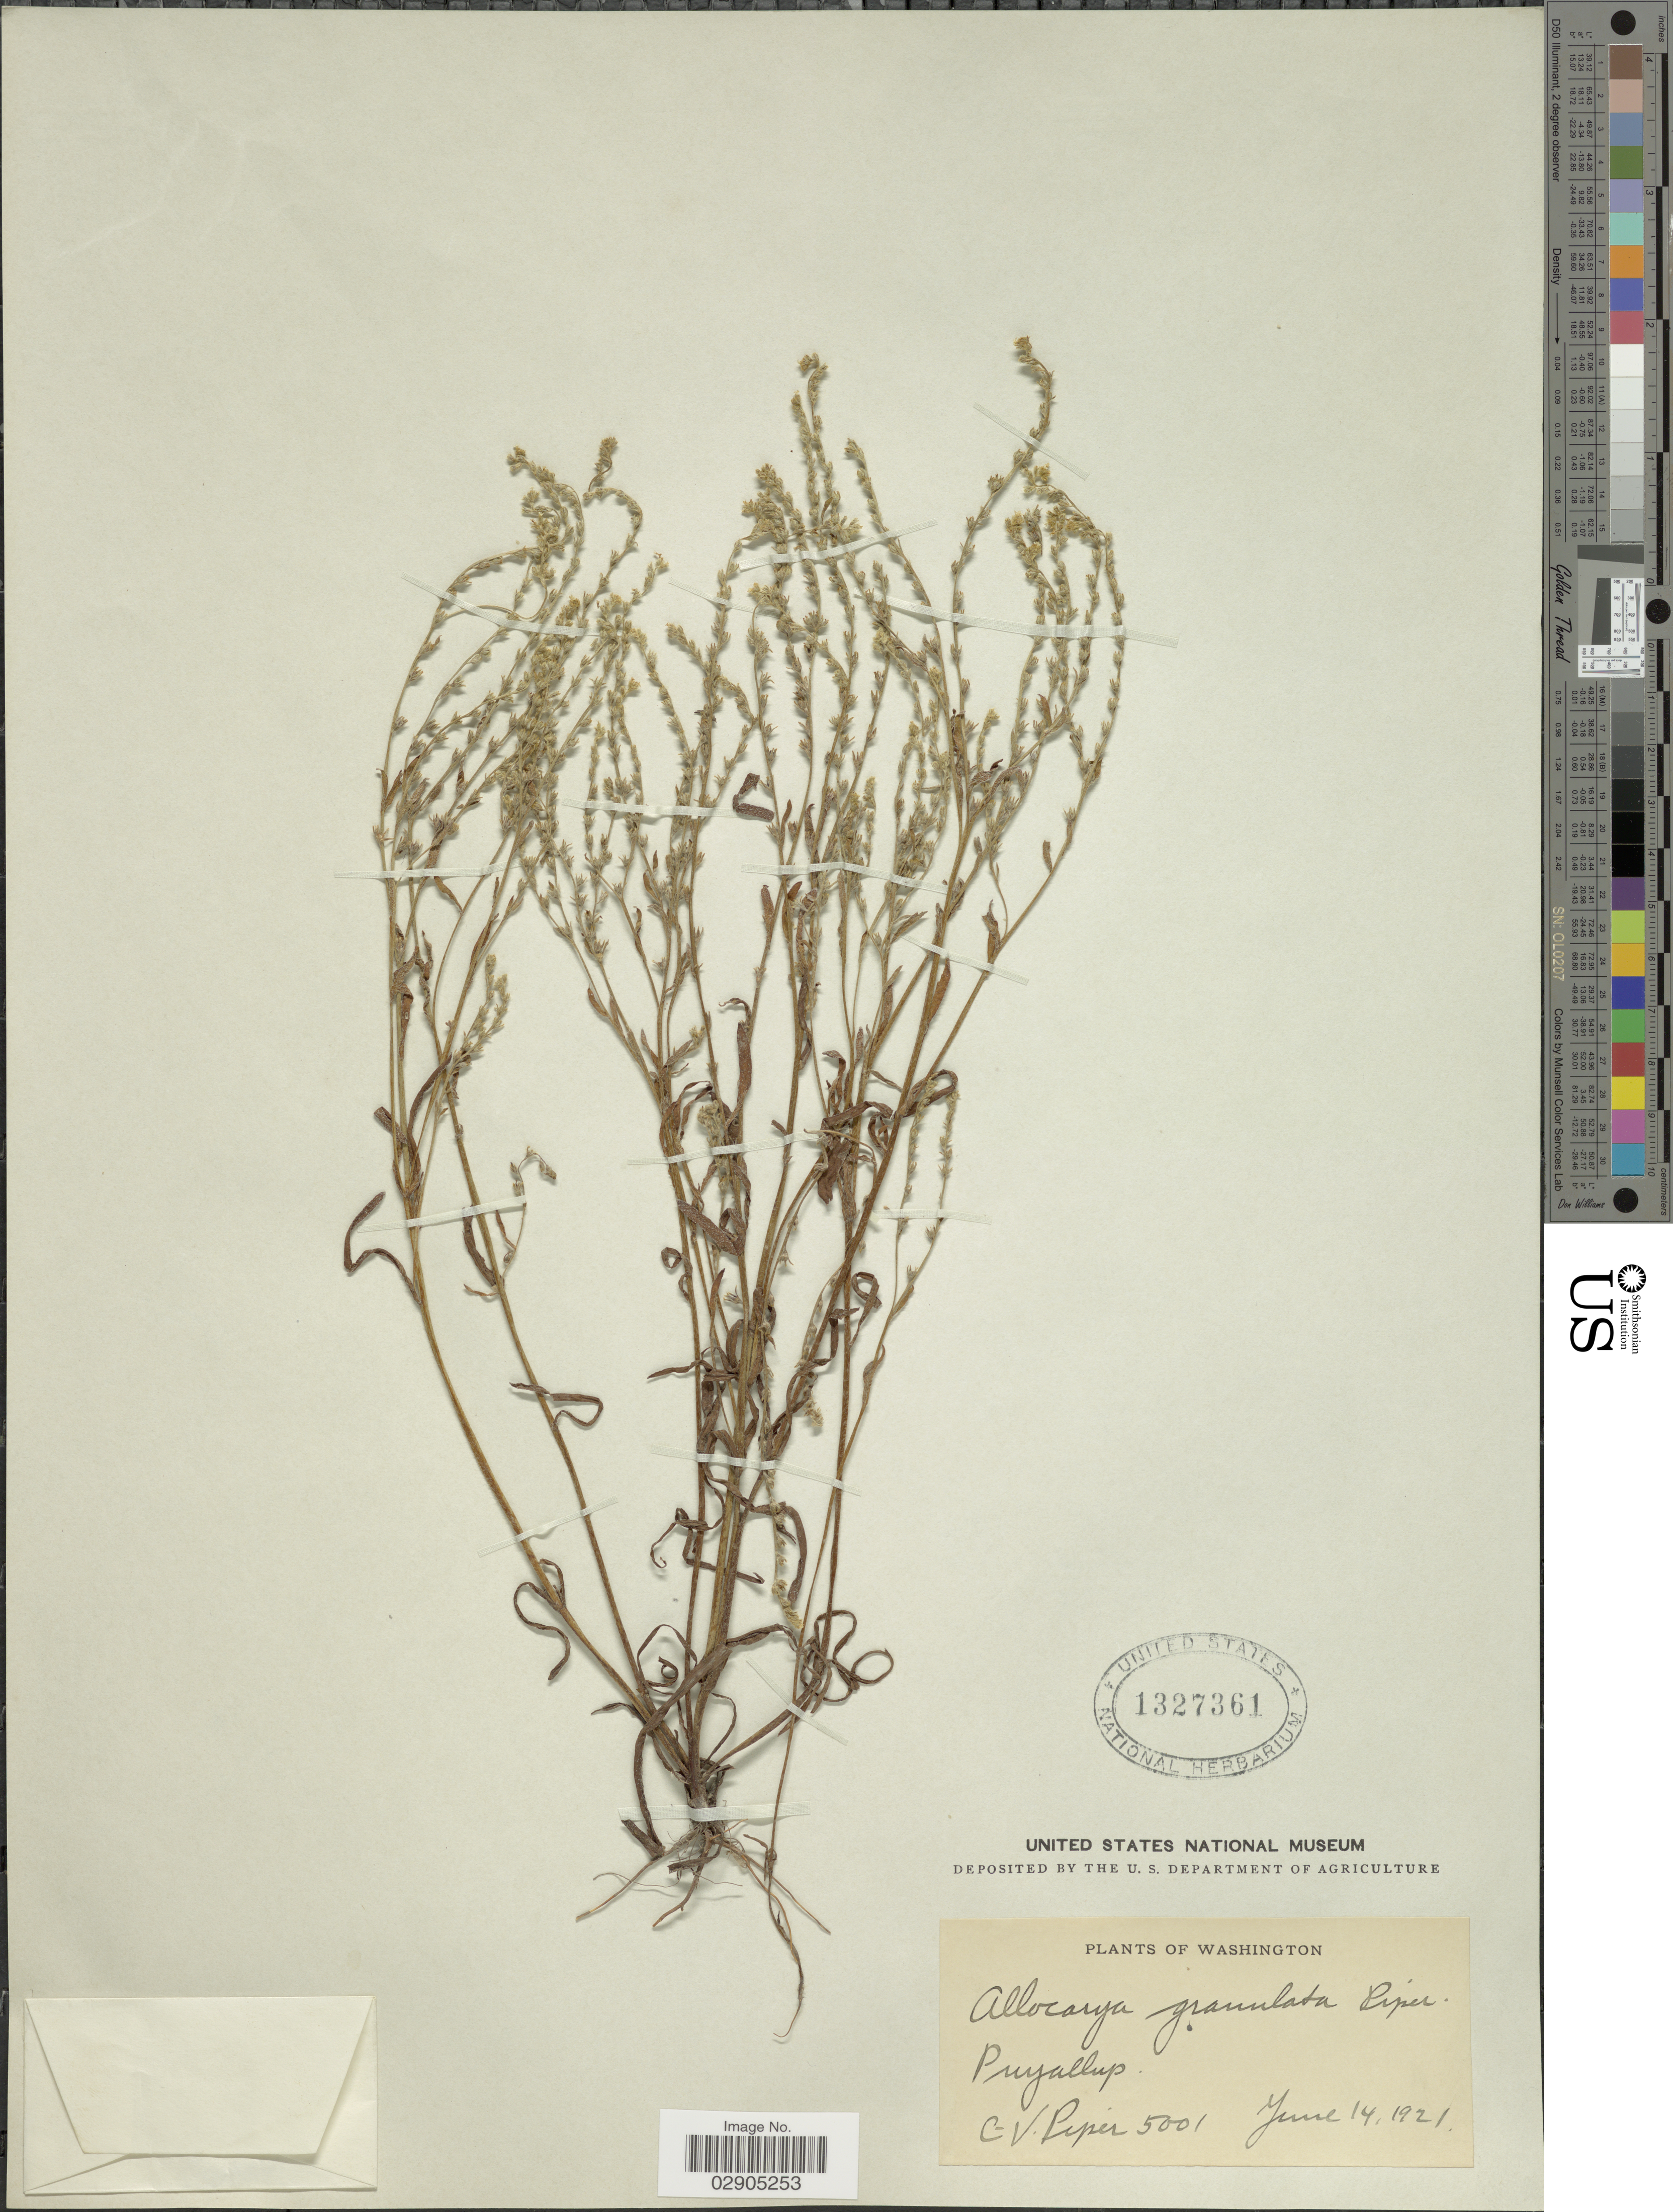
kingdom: Plantae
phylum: Tracheophyta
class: Magnoliopsida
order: Boraginales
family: Boraginaceae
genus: Allocarya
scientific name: Allocarya granulata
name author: Piper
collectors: C. V. Piper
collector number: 5001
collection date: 1921-06-14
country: United States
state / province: Washington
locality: Puyallup.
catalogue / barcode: US 1327361